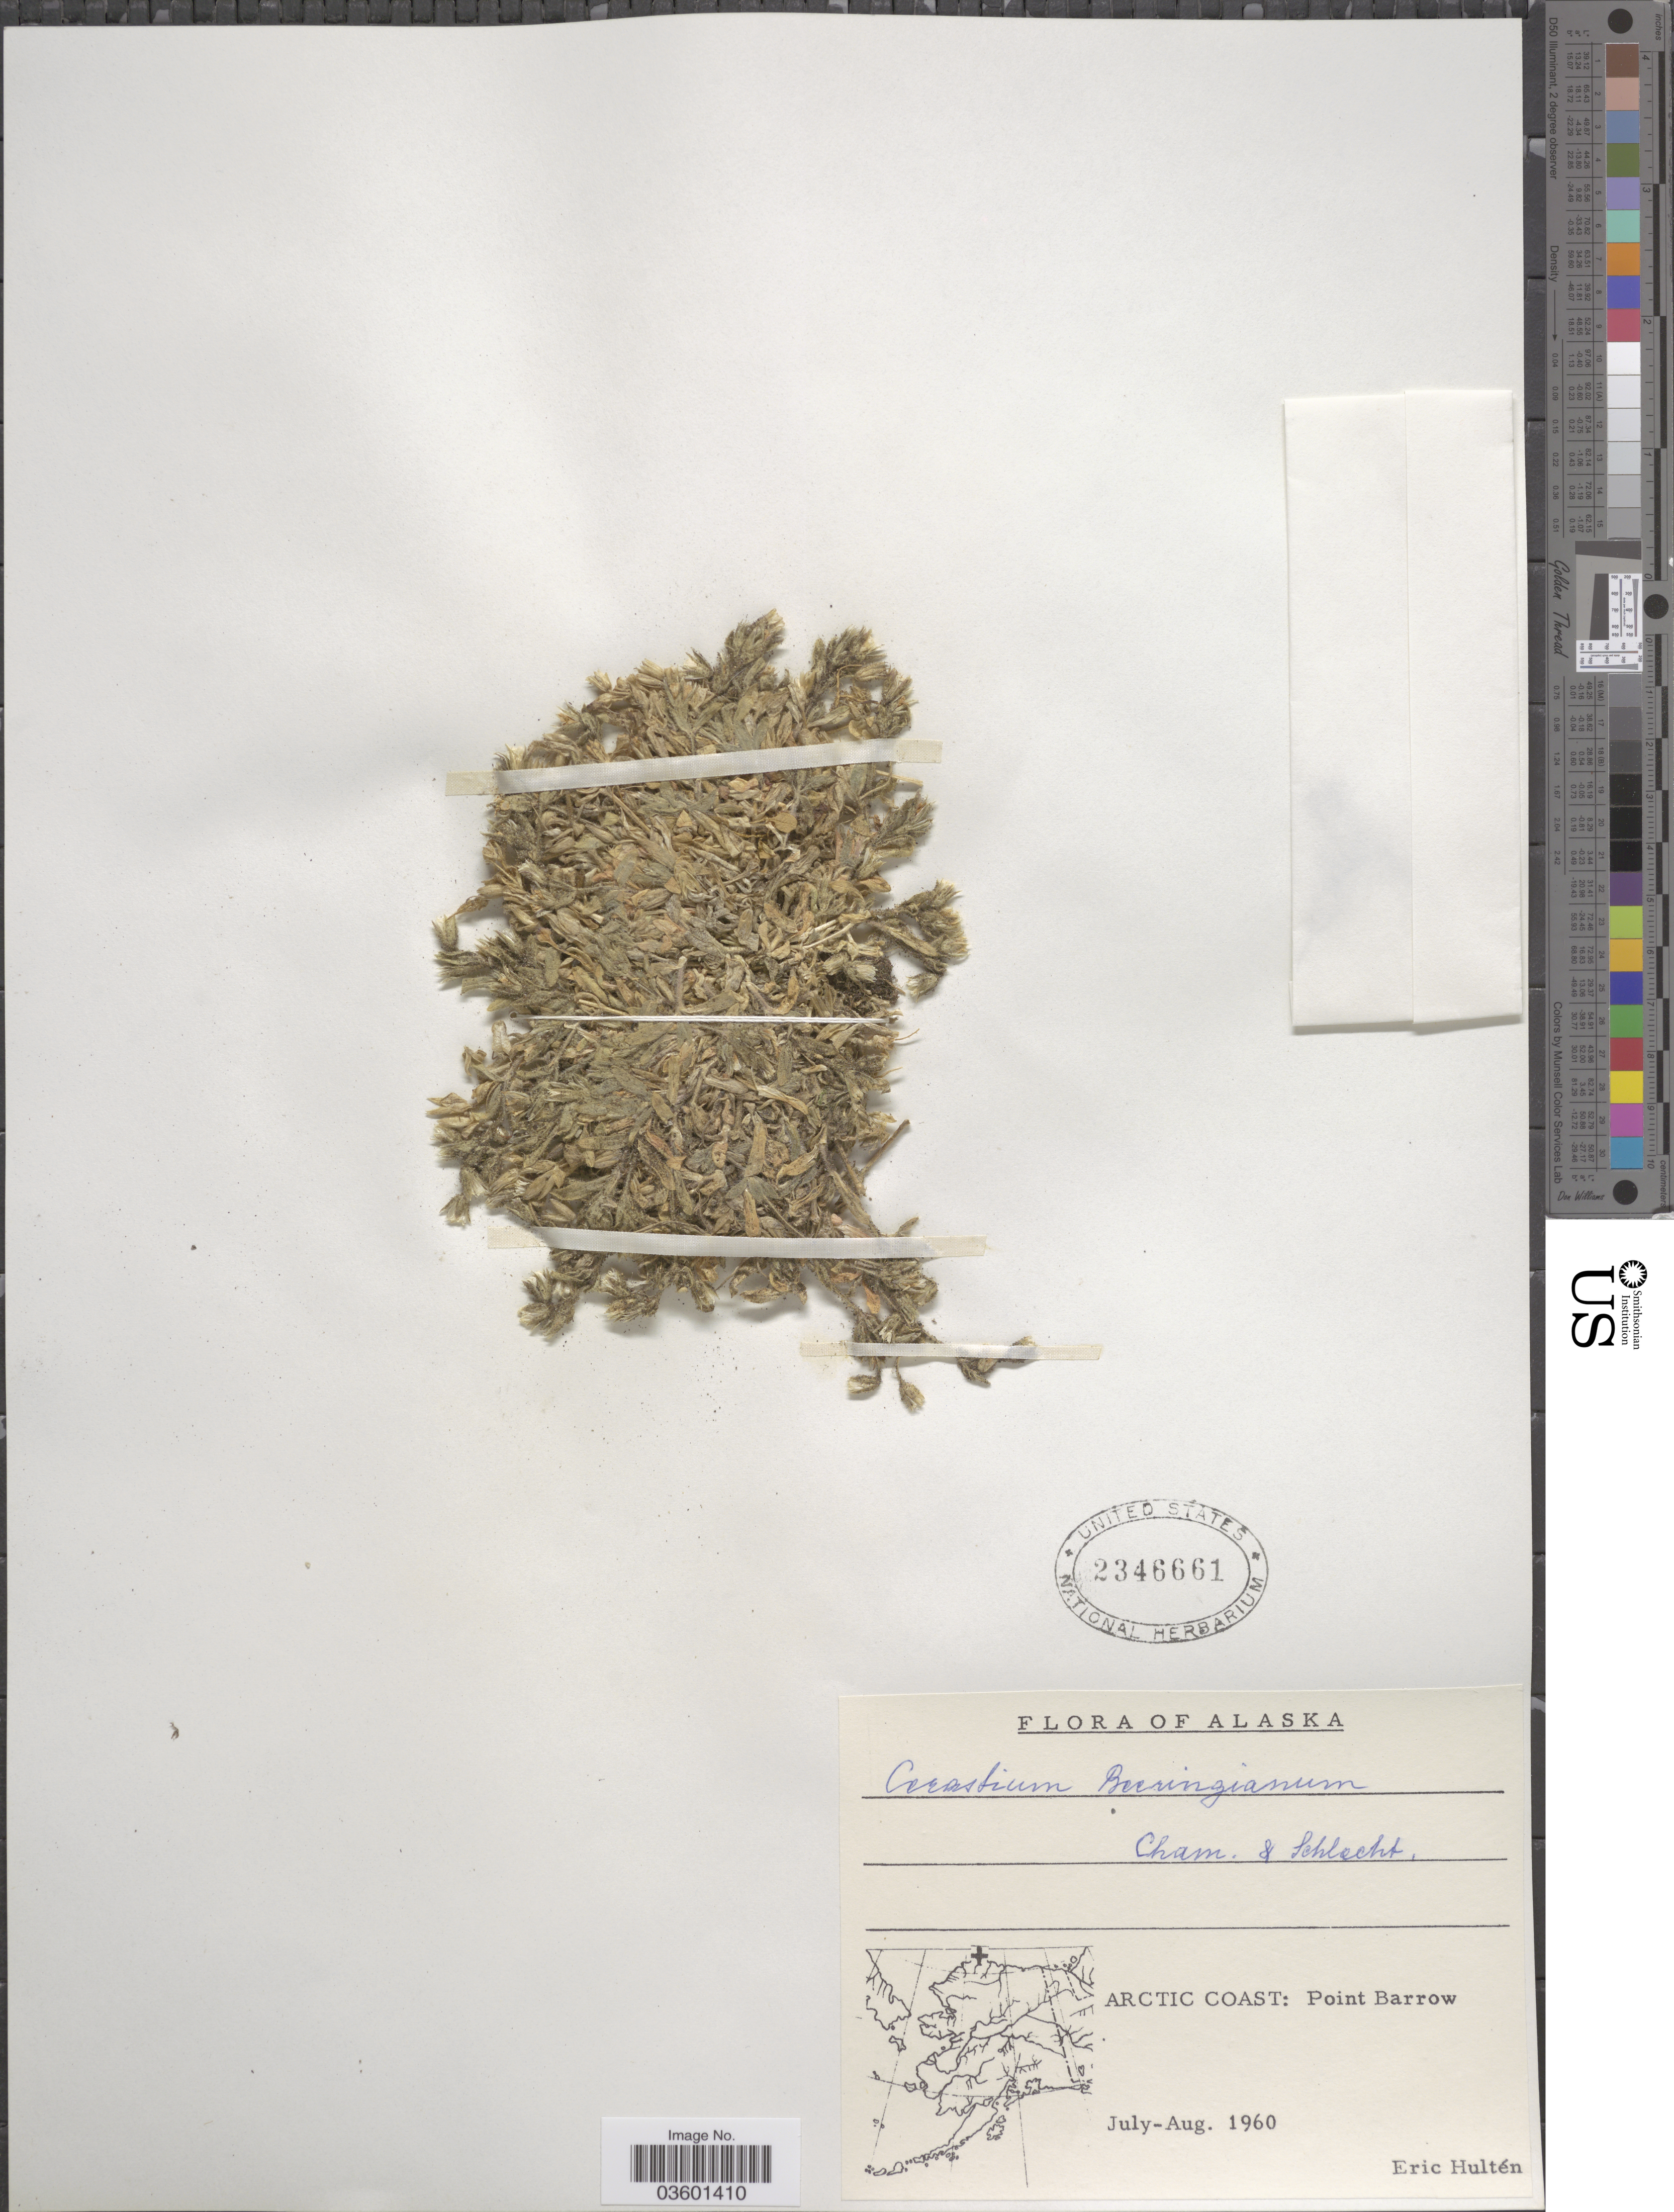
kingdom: Plantae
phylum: Tracheophyta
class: Magnoliopsida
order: Caryophyllales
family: Caryophyllaceae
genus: Cerastium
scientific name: Cerastium beeringianum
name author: Cham. & Schltdl.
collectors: E. G. Hultén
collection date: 1960-07/1960-08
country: United States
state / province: Alaska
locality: Arctic Coast: Point Barrow.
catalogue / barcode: US 2346661